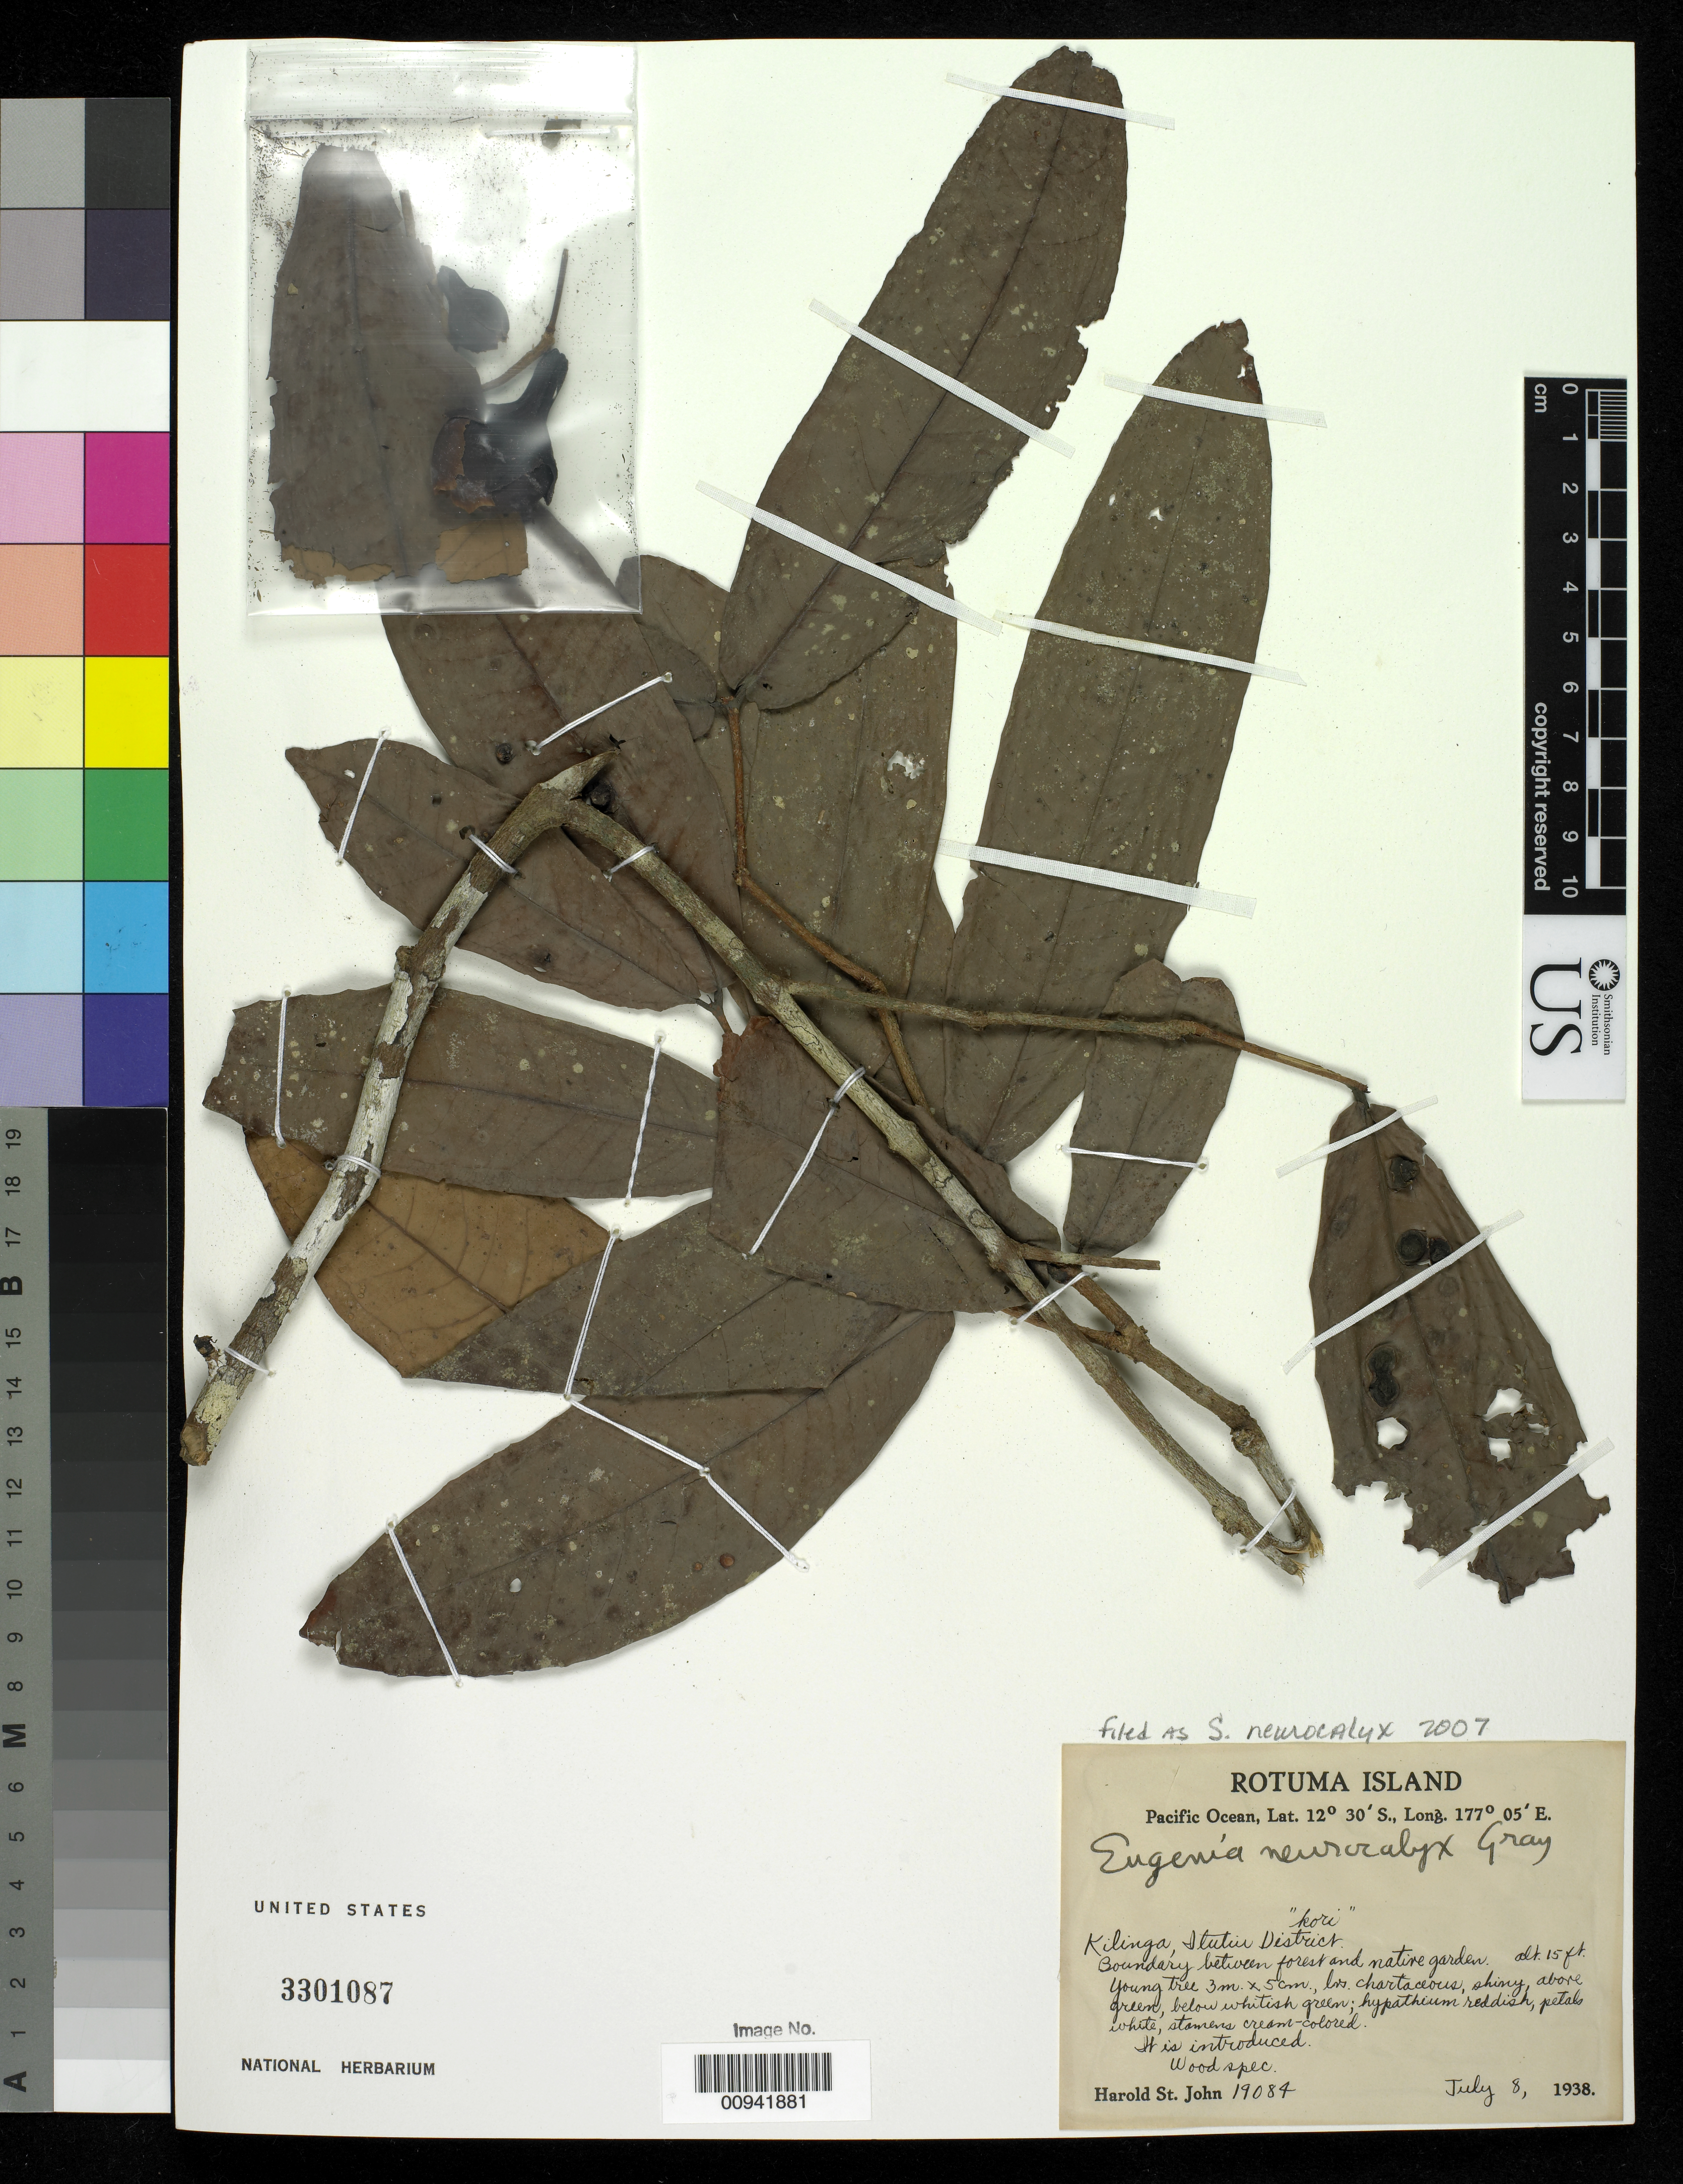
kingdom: Plantae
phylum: Tracheophyta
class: Magnoliopsida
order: Myrtales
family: Myrtaceae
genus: Syzygium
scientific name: Syzygium neurocalyx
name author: (A. Gray) Christoph.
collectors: H. St. John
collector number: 19084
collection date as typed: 08 Jul 1938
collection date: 1938-07-08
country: Fiji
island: Rotuma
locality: Kilinga, Itutiu District.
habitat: Boundary between forest and native garden.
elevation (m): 5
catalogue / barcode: US 3301087